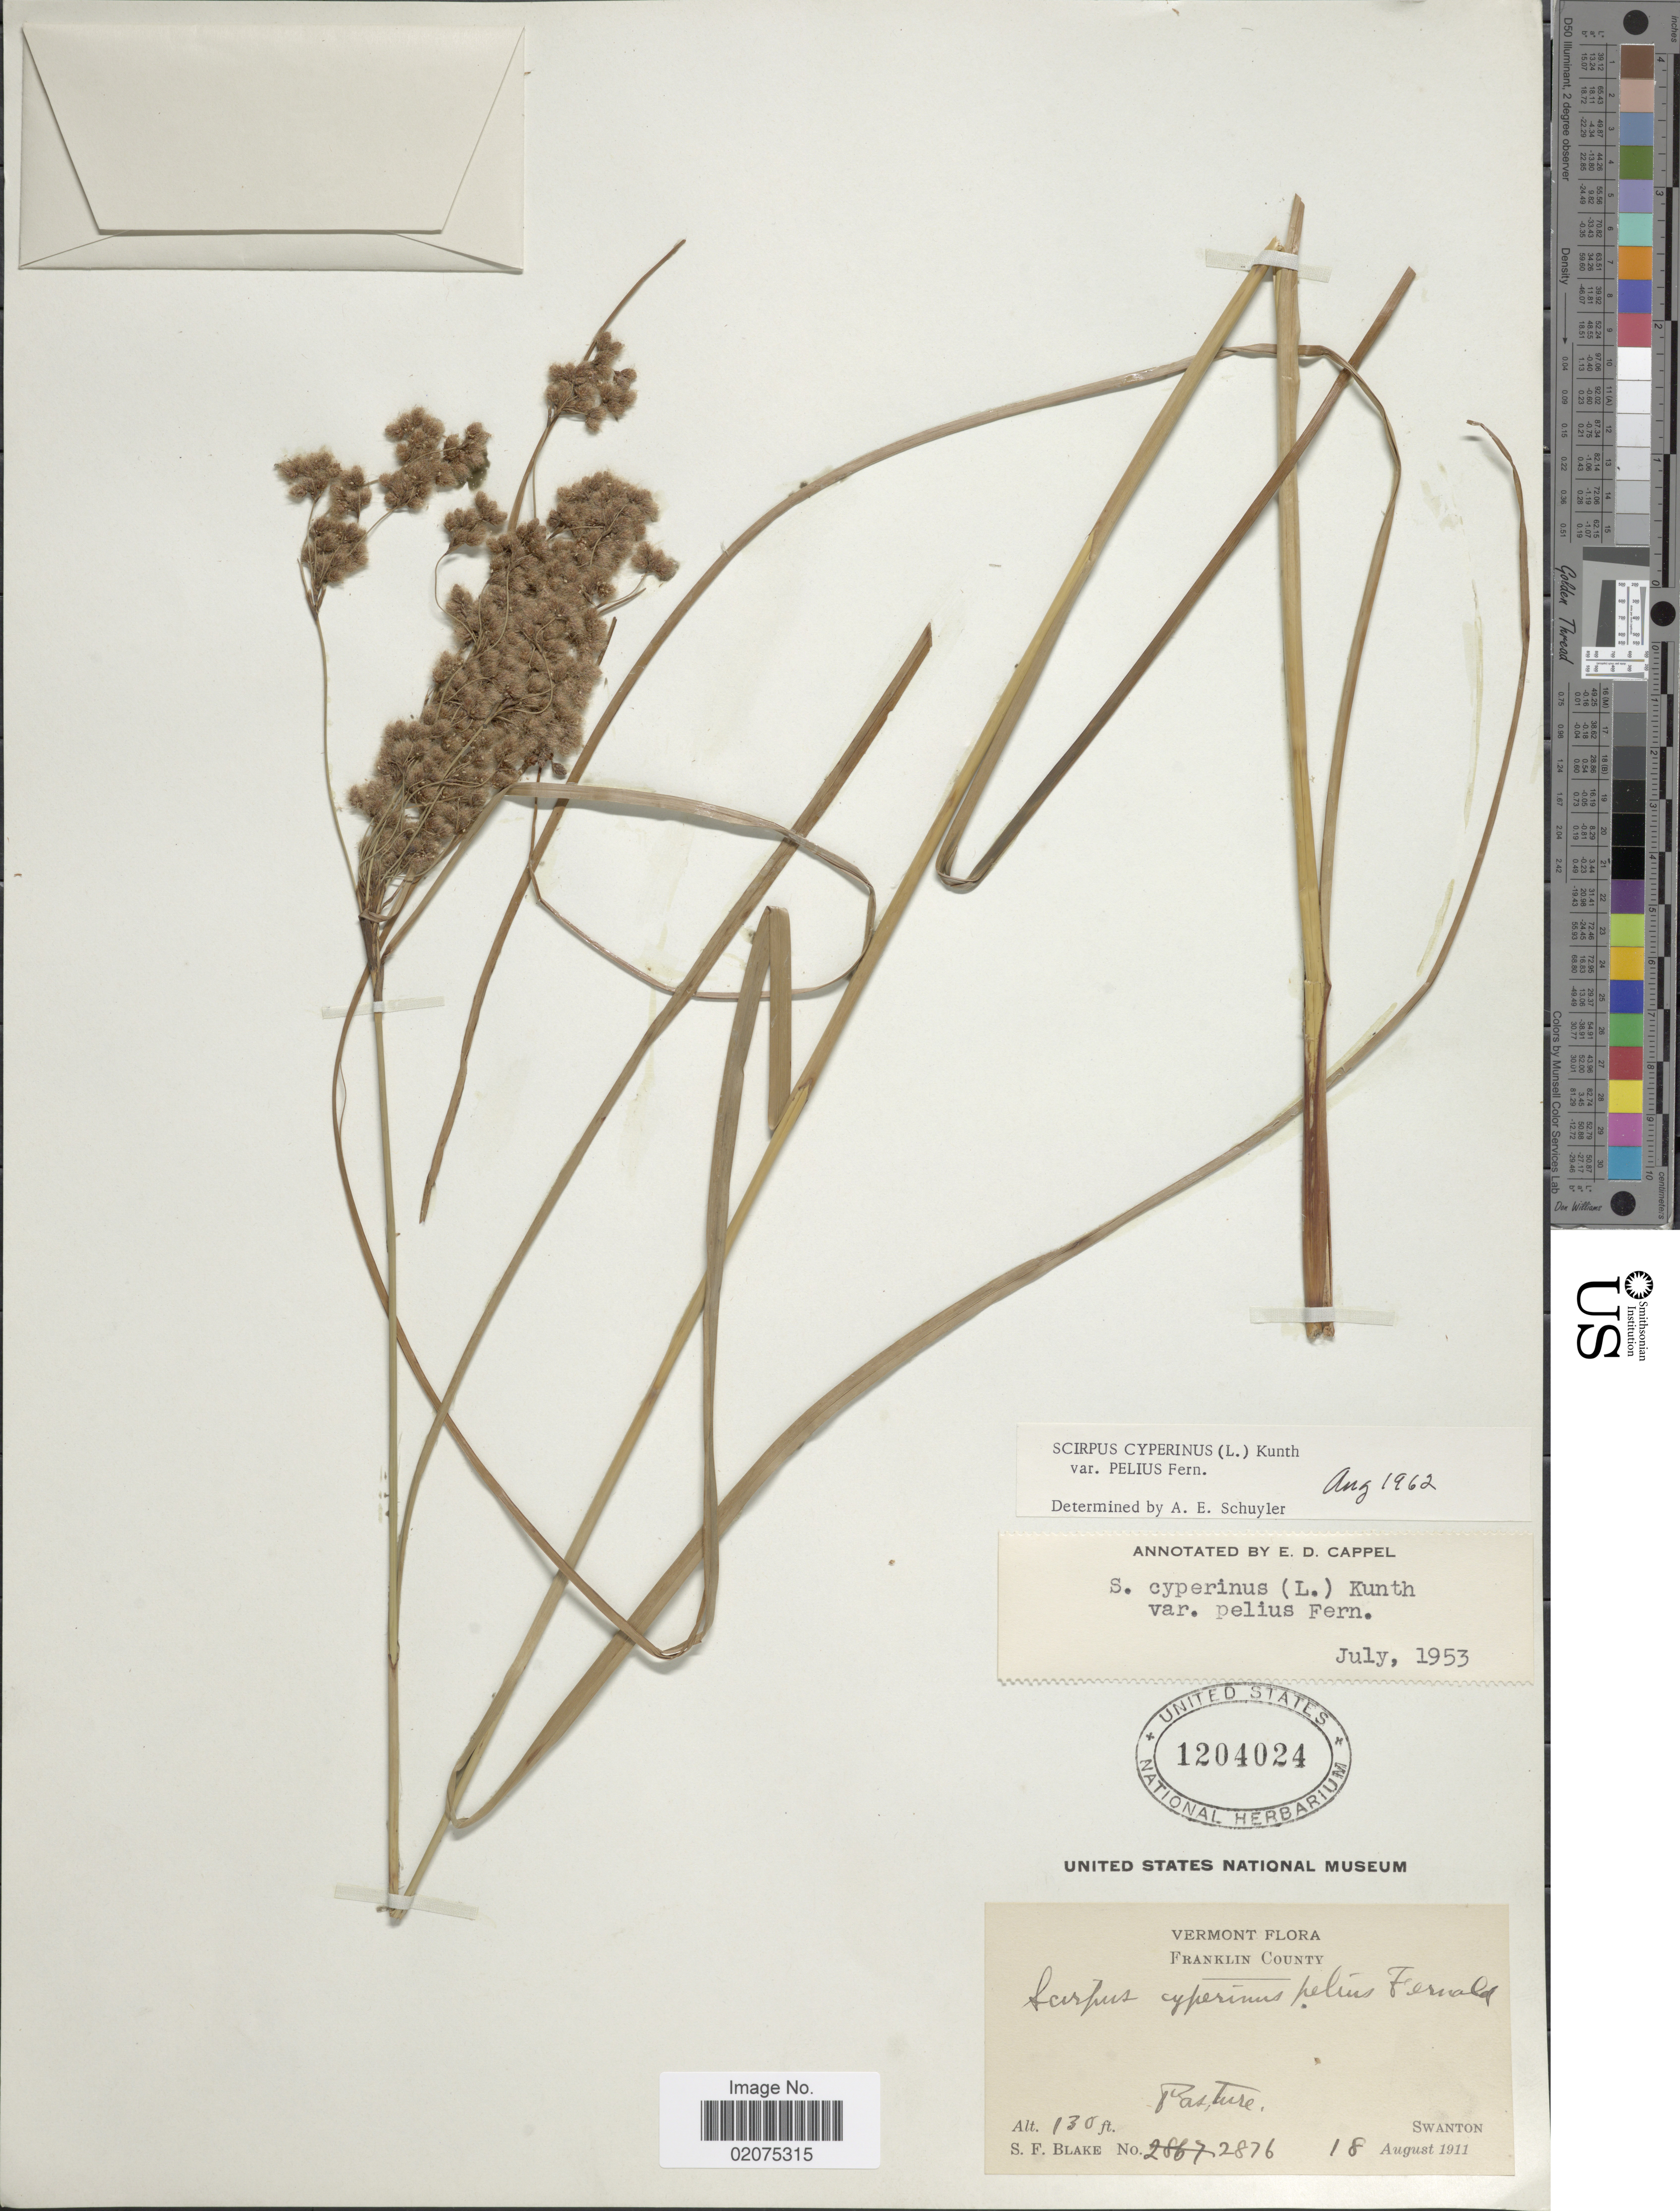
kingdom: Plantae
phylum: Tracheophyta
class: Liliopsida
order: Poales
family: Cyperaceae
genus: Scirpus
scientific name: Scirpus cyperinus var. pelius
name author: Fernald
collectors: S. Blake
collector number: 287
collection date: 1911-08-18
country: United States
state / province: Vermont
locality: Franklin County, Swanton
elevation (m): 40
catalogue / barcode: US 1204024